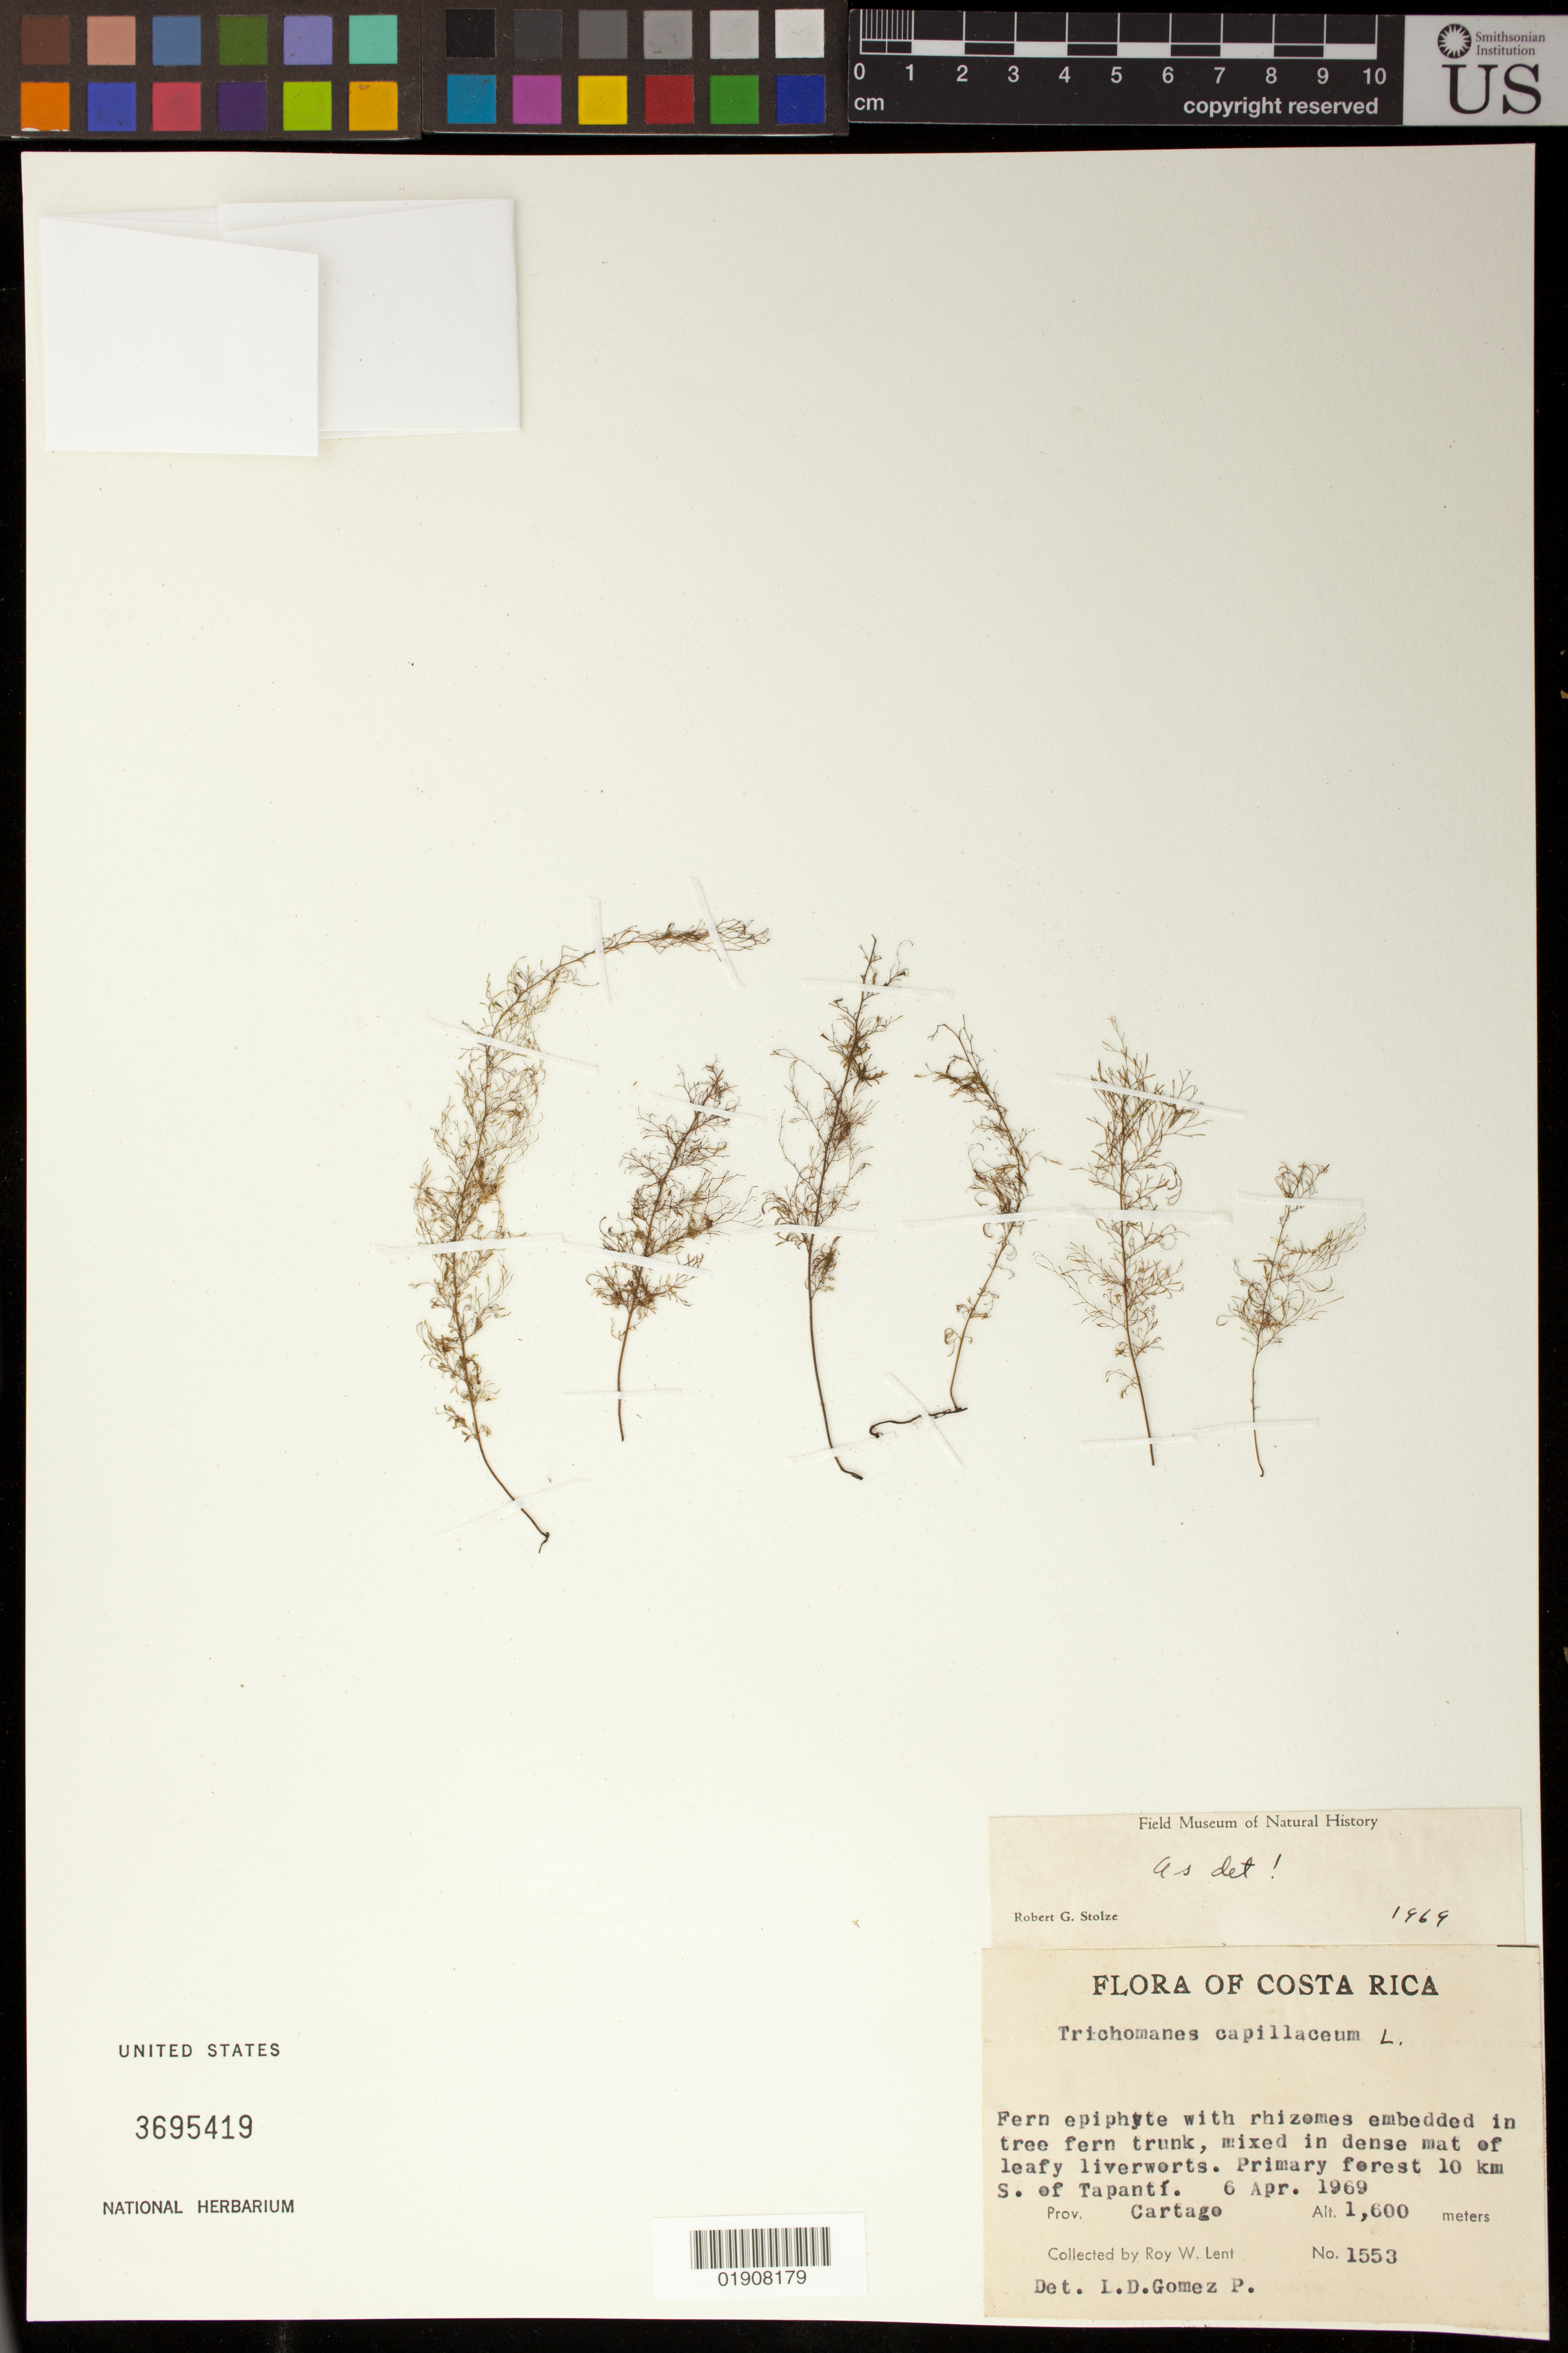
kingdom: Plantae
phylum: Tracheophyta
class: Polypodiopsida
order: Hymenophyllales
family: Hymenophyllaceae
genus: Polyphlebium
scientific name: Polyphlebium capillaceum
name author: (L.) Ebihara & Dubuisson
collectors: R. W. Lent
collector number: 1553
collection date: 1969-04-06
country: Costa Rica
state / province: Cartago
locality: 10 km. S. of Tapantí.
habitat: Primary forest.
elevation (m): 1600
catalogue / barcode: US 3695419